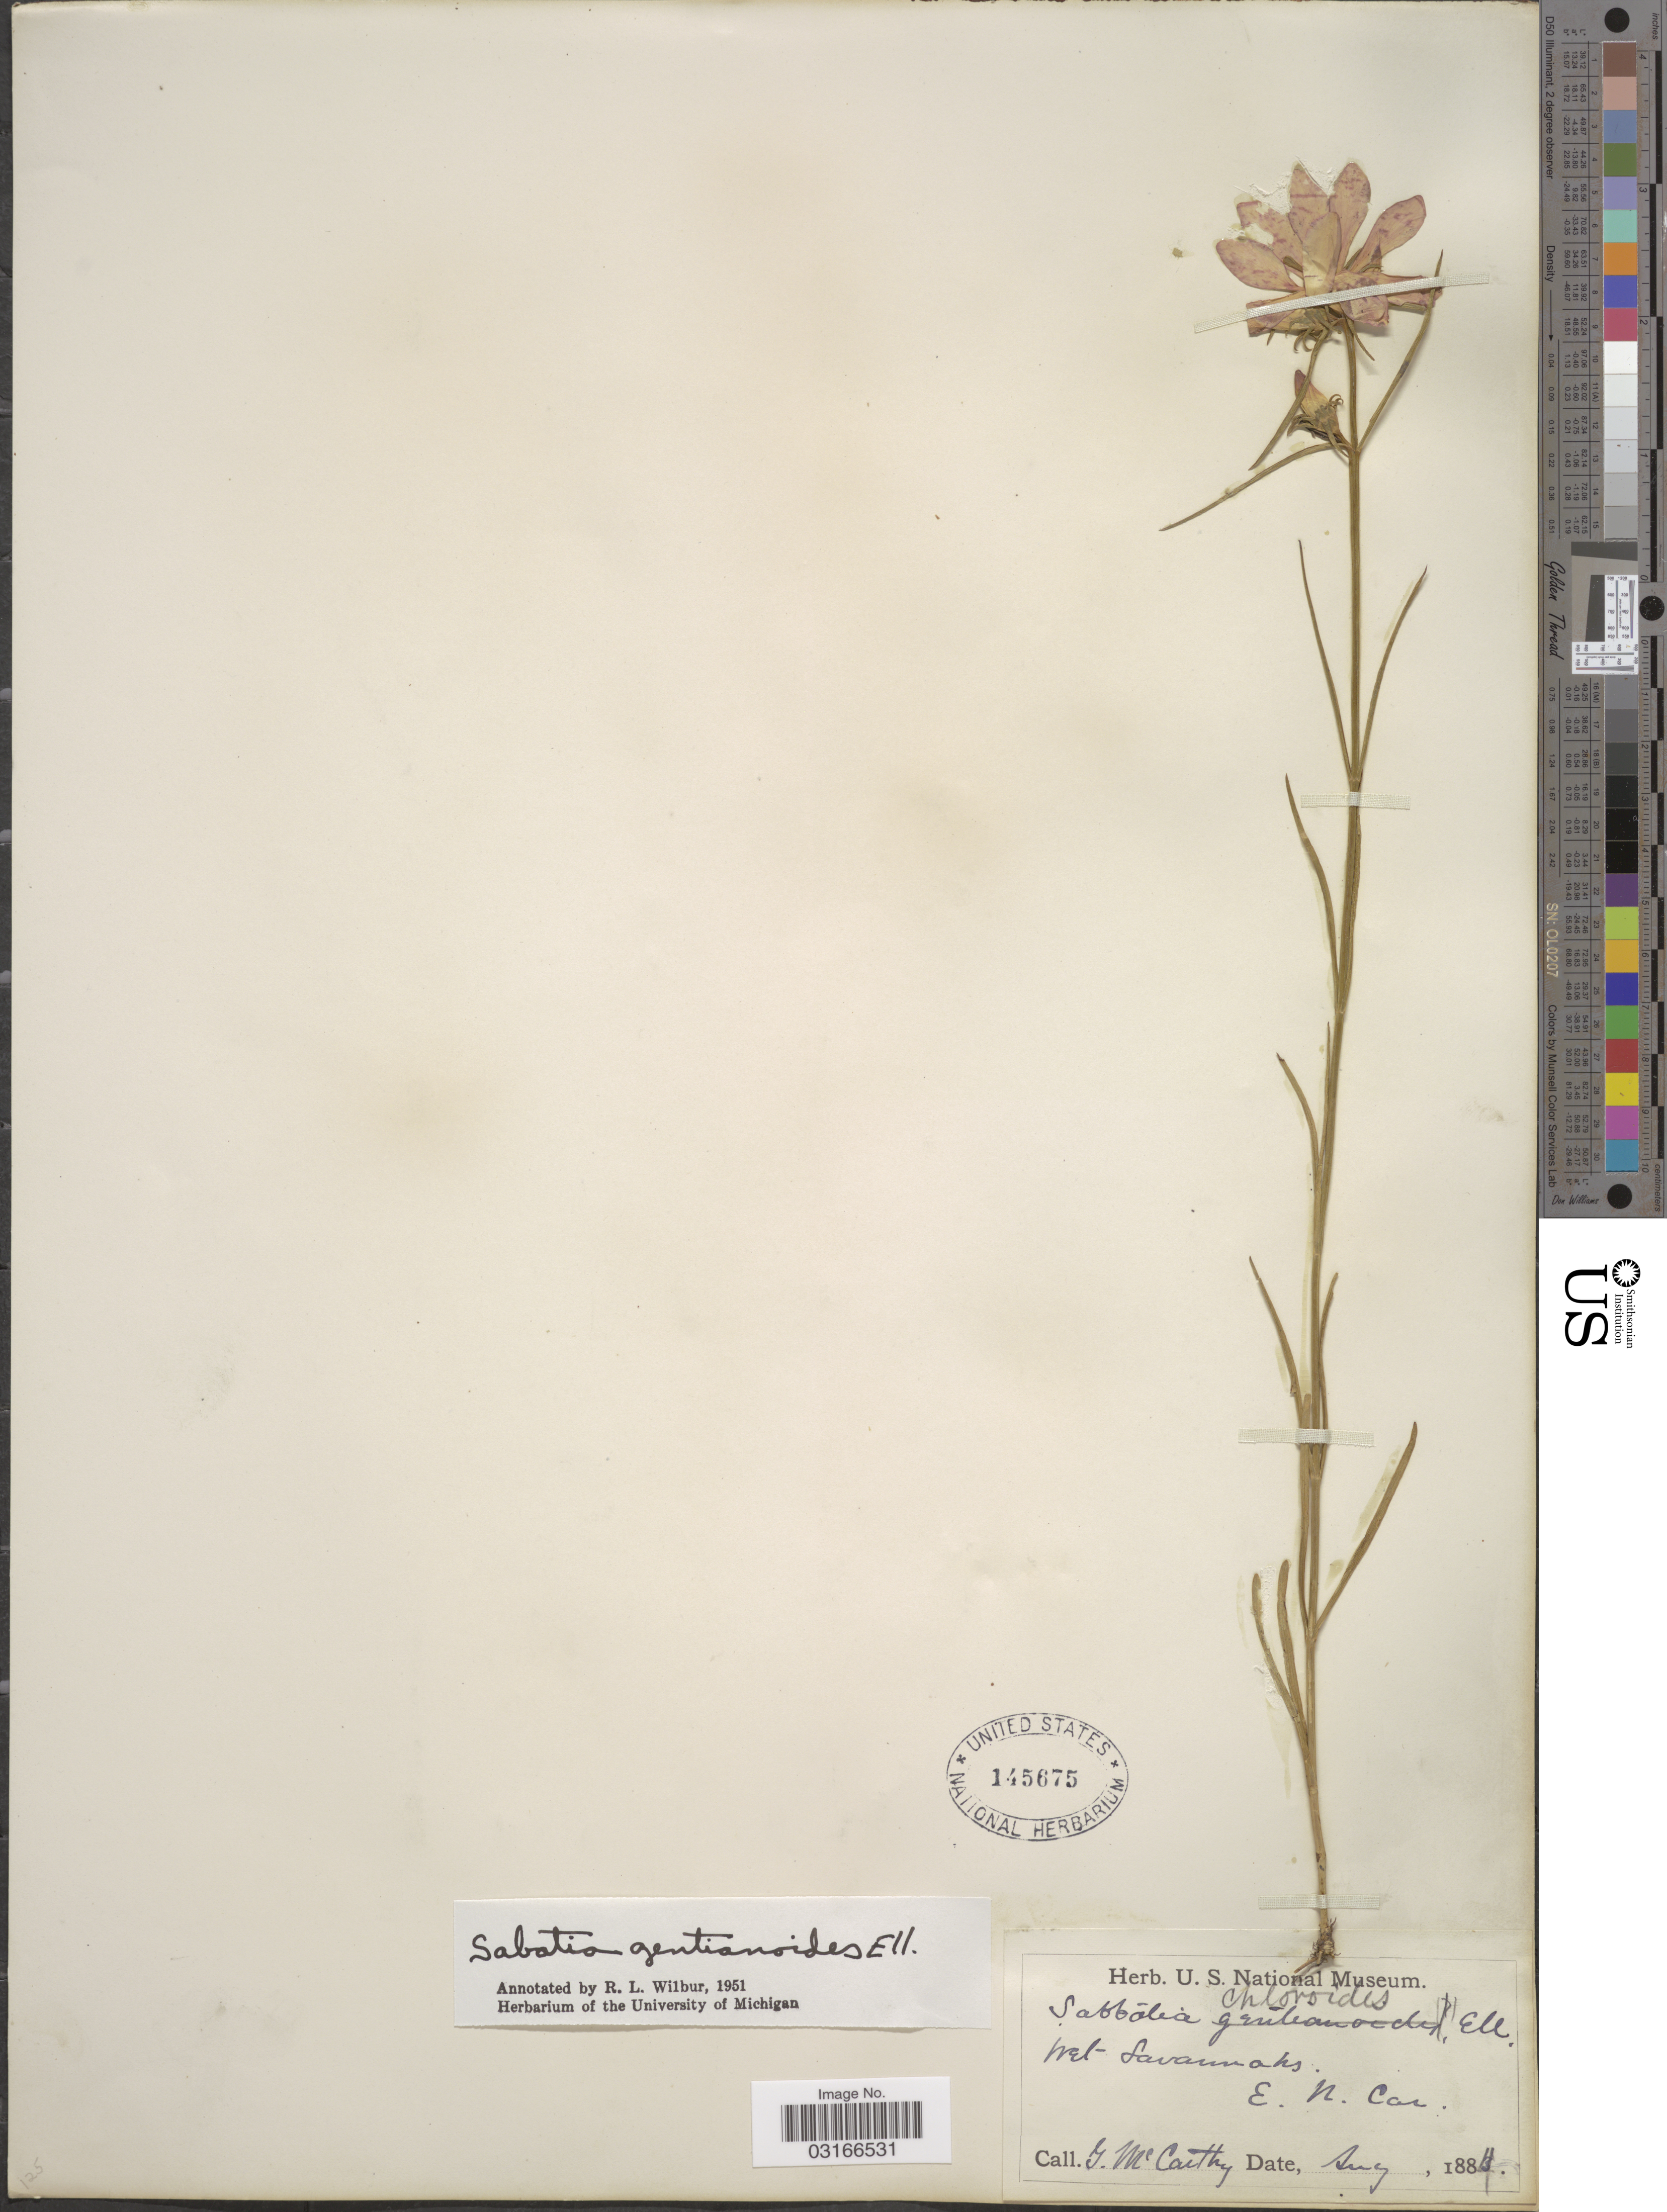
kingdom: Plantae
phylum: Tracheophyta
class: Magnoliopsida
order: Gentianales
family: Gentianaceae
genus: Sabatia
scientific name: Sabatia gentianoides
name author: Elliott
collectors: G. McCarthy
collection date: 1884-08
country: United States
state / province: North Carolina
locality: Wet Savannahs, E. N. Car.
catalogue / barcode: US 145675